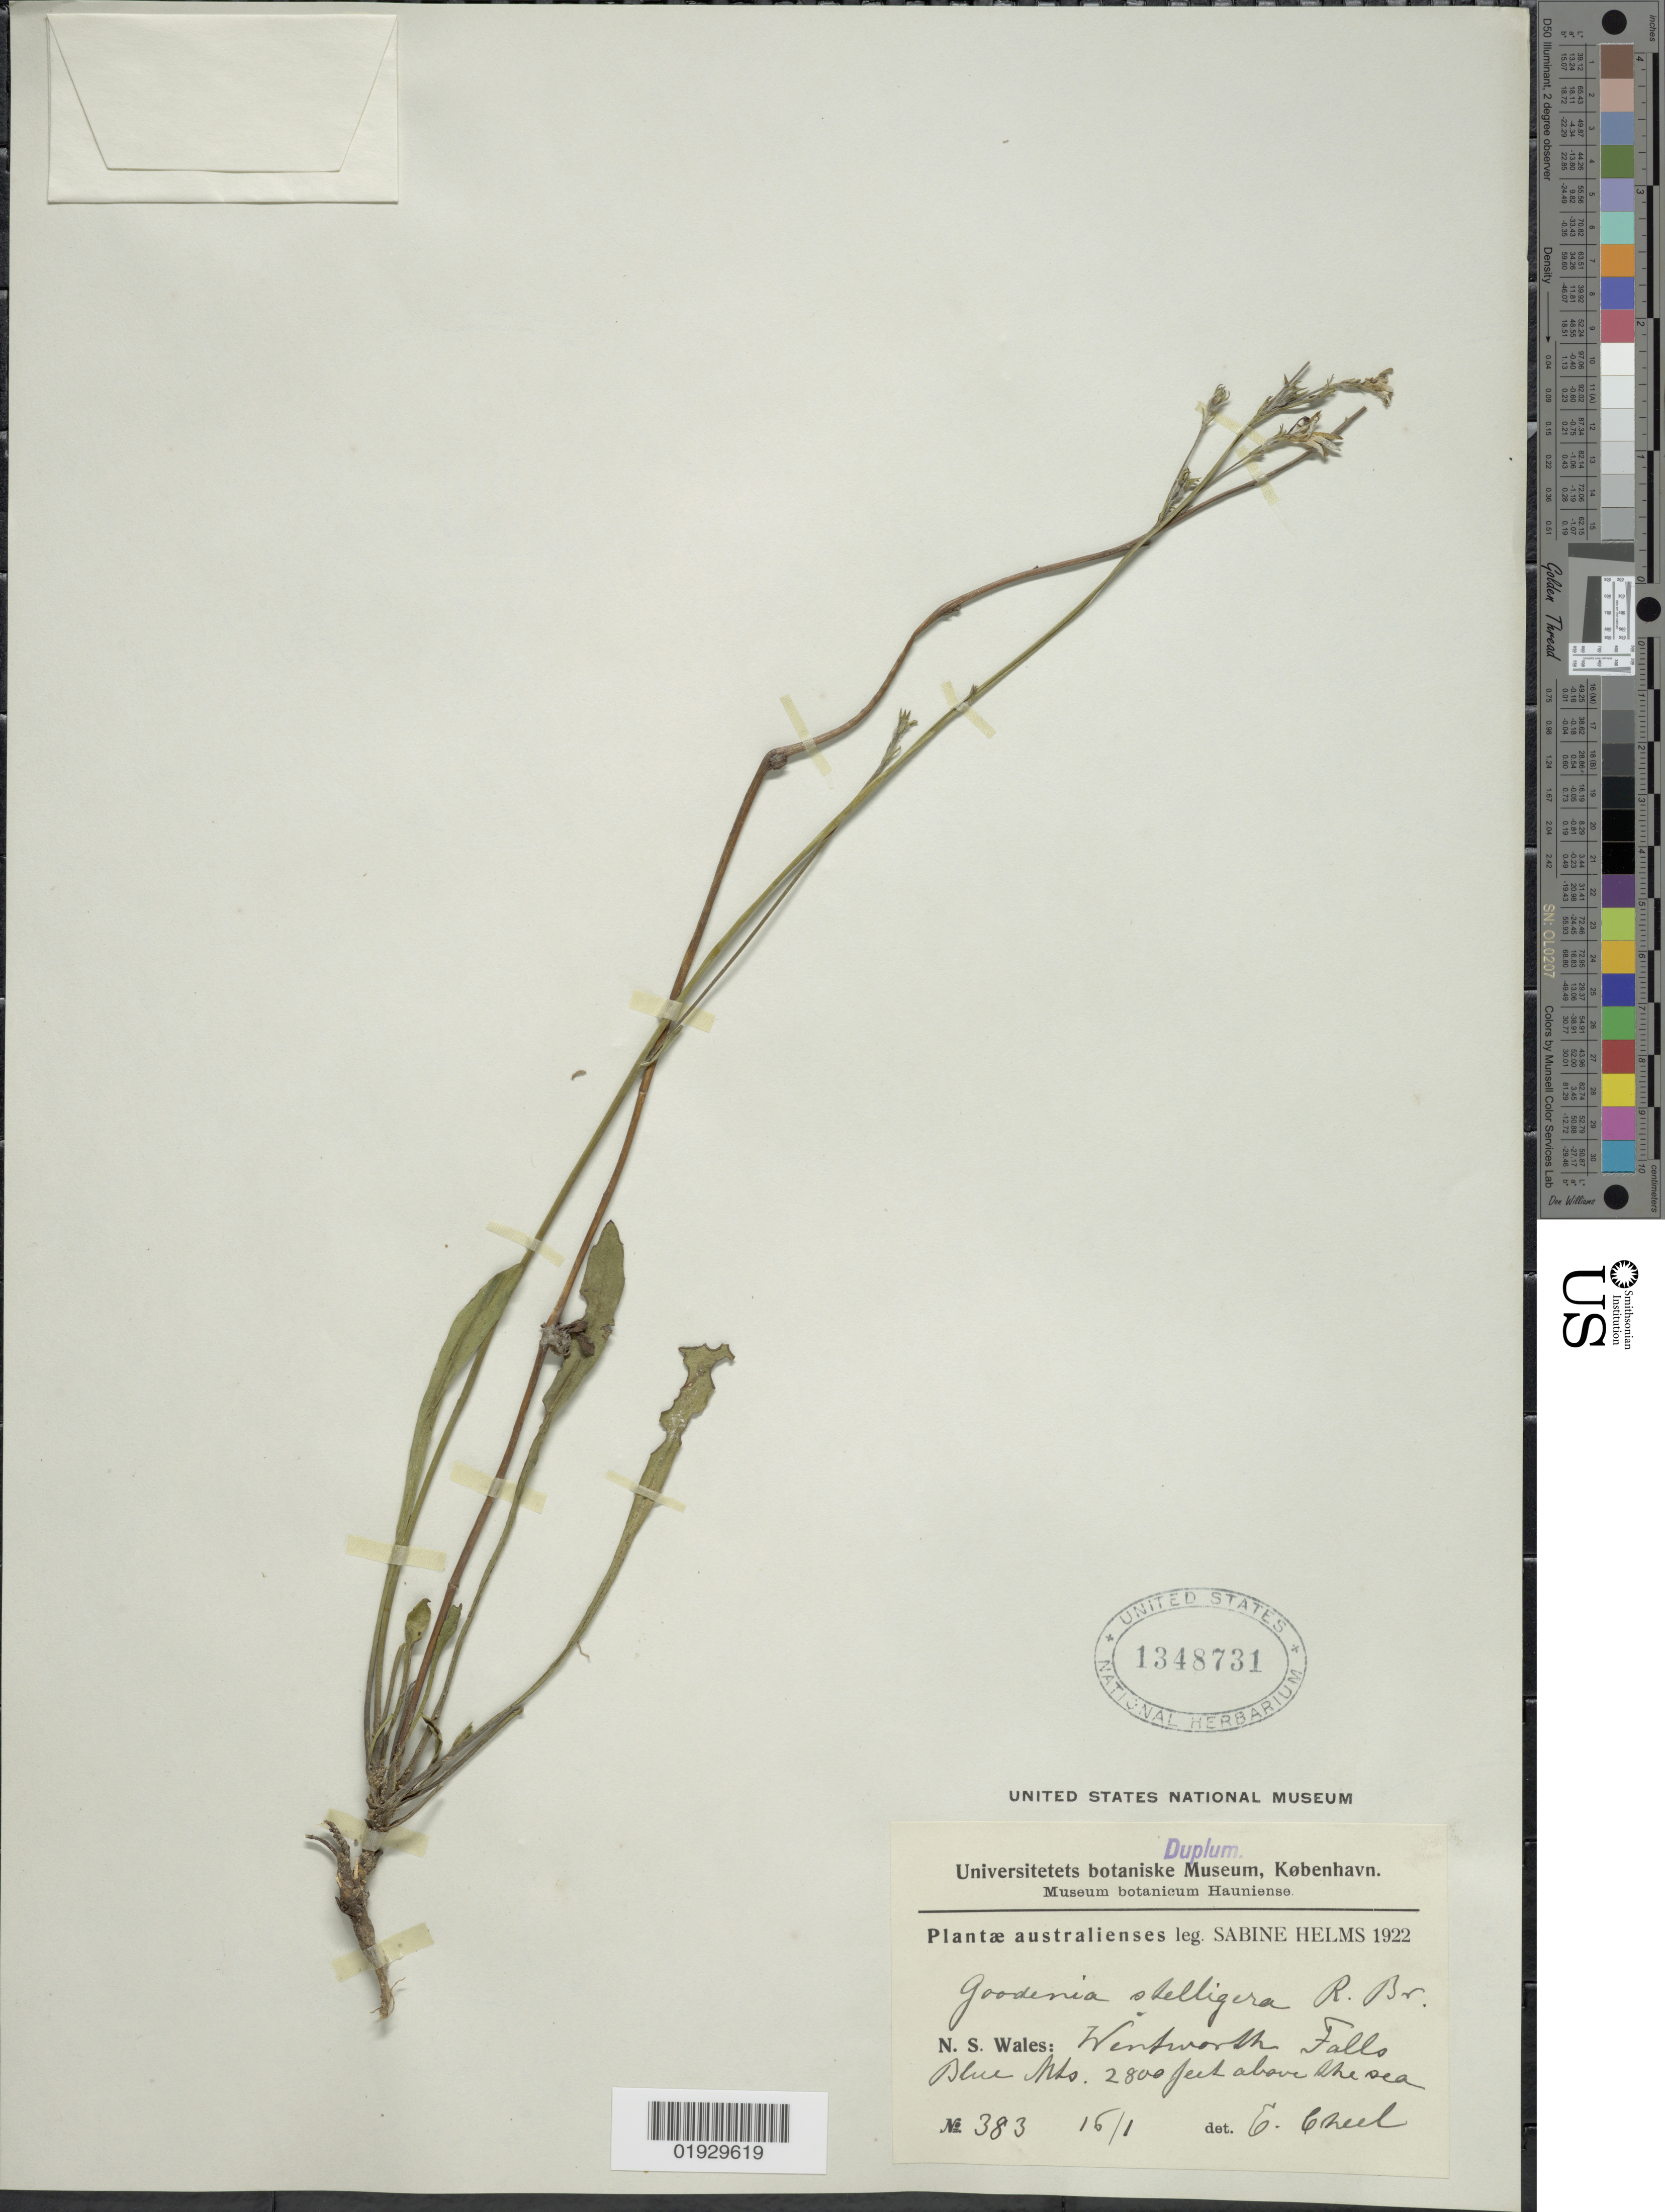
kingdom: Plantae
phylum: Tracheophyta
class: Magnoliopsida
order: Asterales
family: Goodeniaceae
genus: Goodenia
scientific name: Goodenia stelligera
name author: R. Br.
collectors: S. Helms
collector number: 383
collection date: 1922-01-16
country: Australia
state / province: New South Wales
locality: N.S. Wales: Wentworth Falls. Blue Mts.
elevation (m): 853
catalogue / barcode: US 1348731